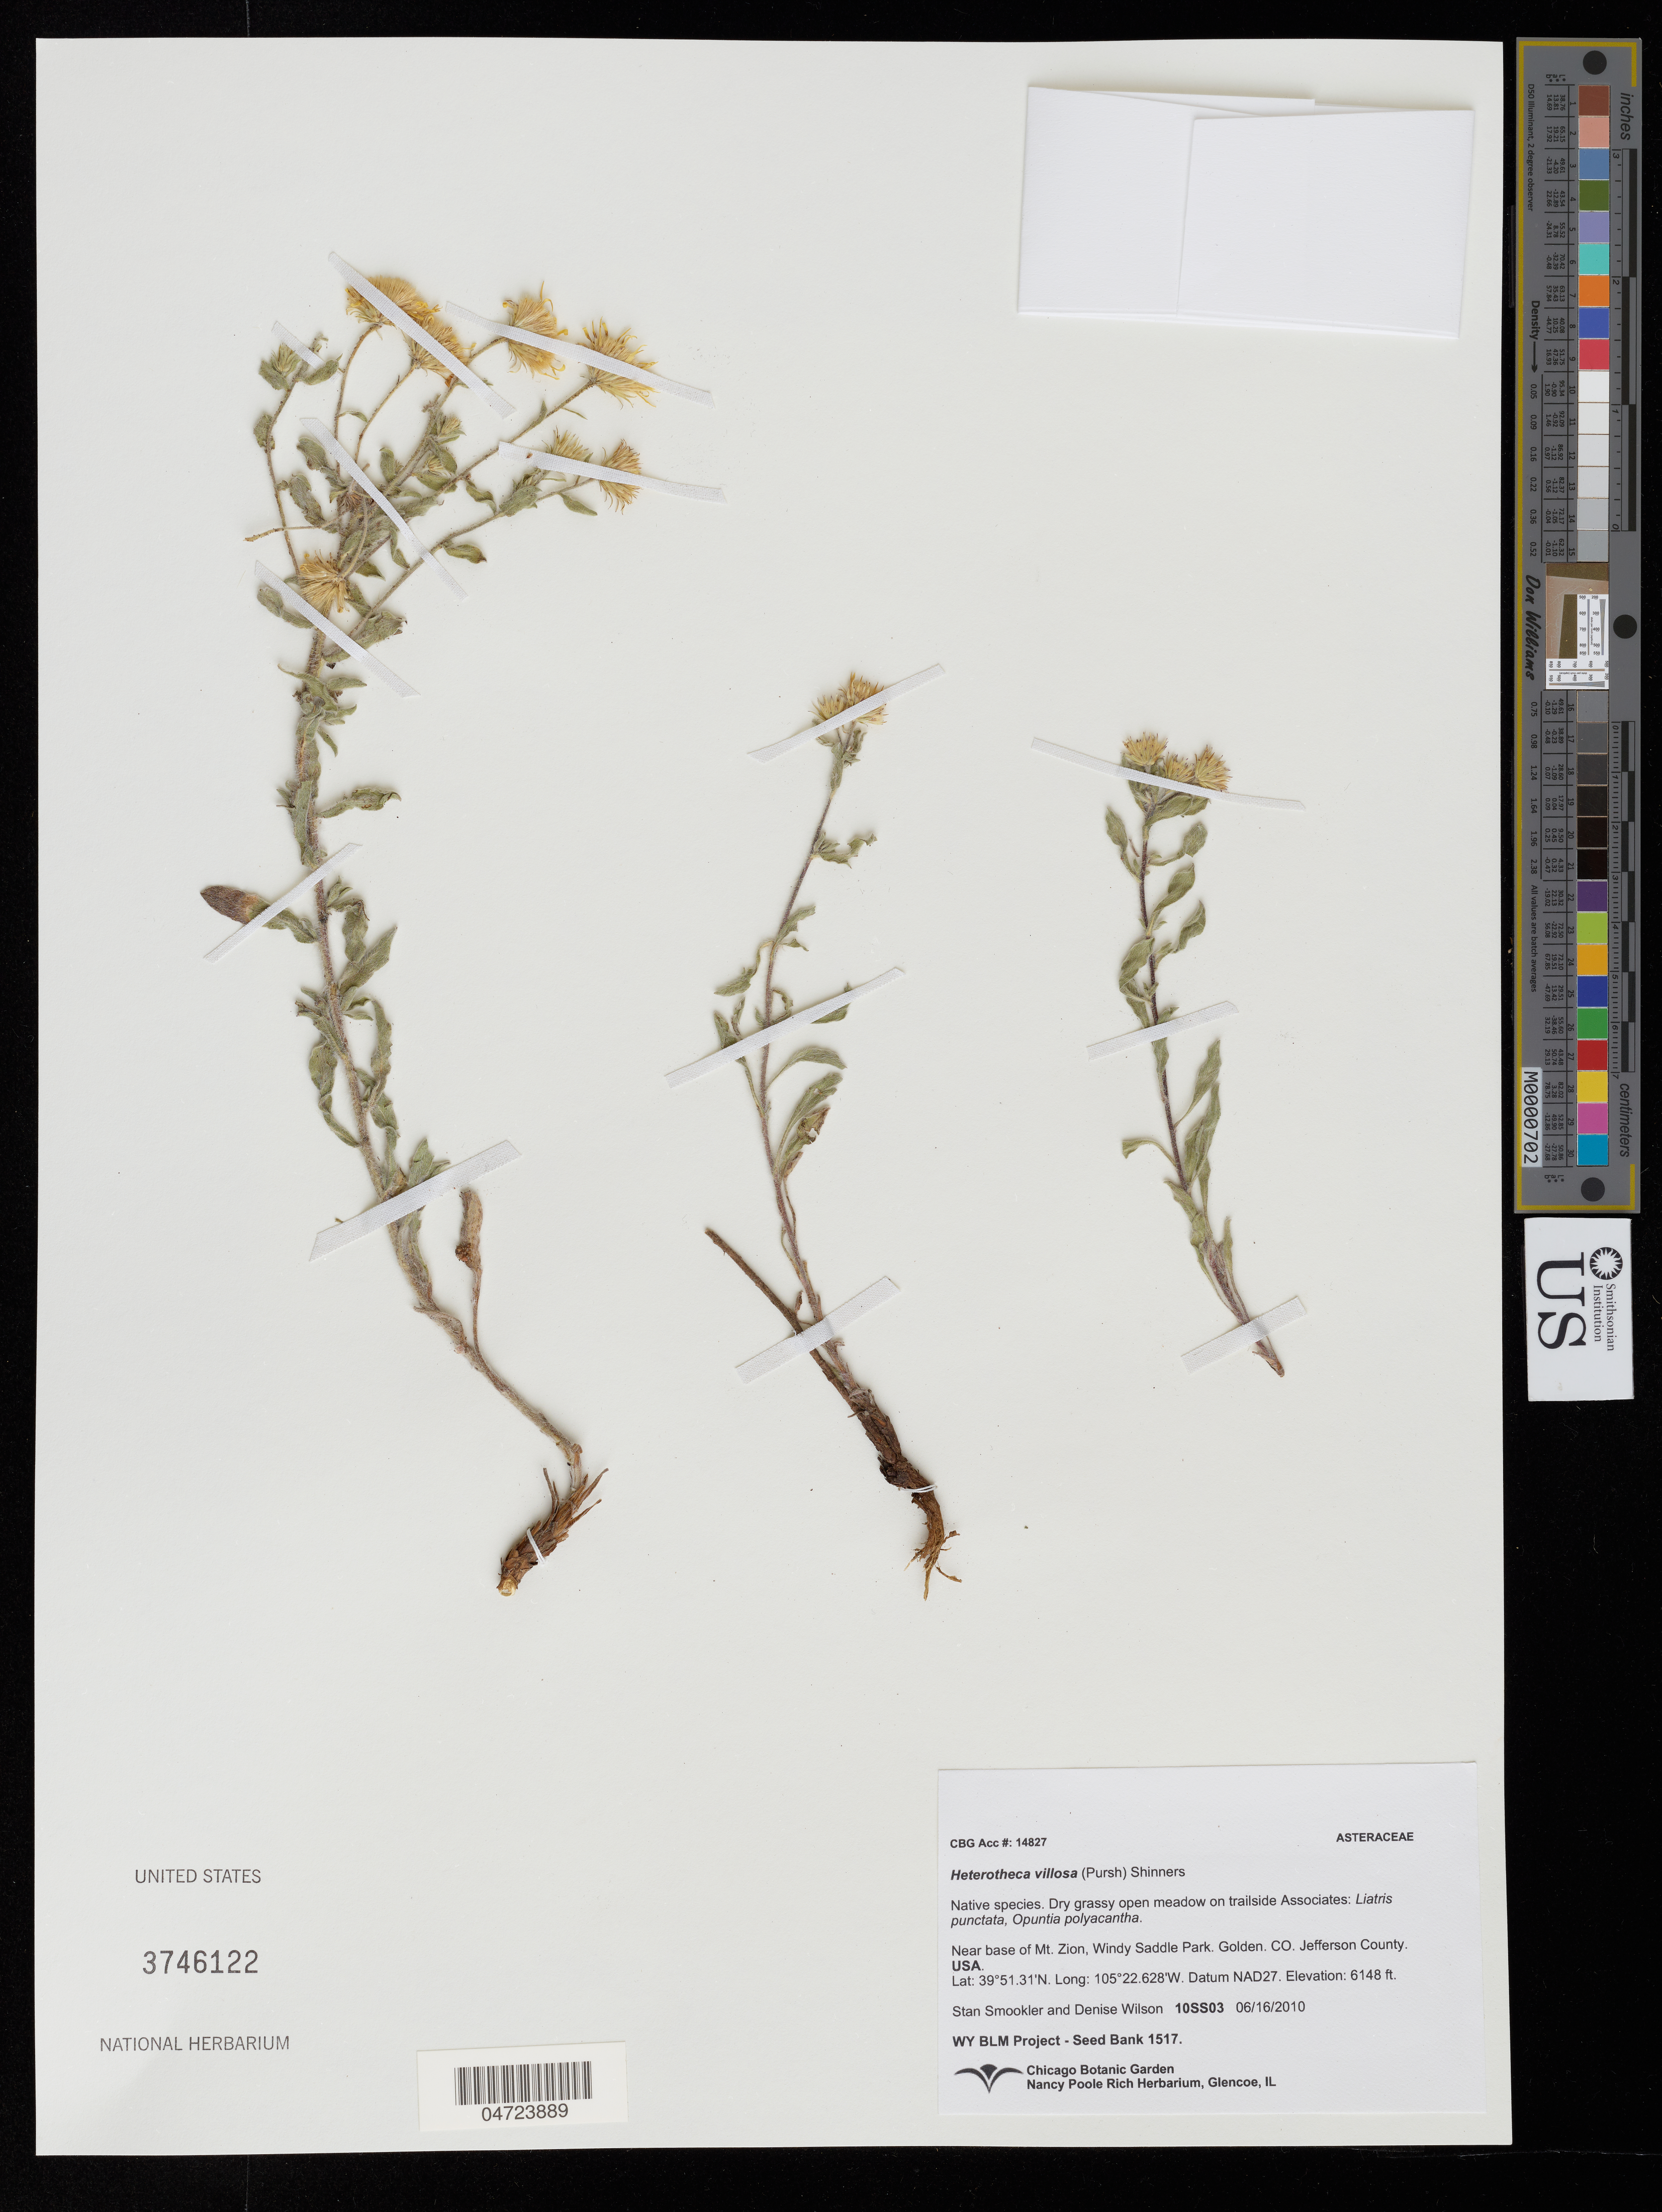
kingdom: Plantae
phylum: Tracheophyta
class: Magnoliopsida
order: Asterales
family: Asteraceae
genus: Heterotheca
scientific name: Heterotheca villosa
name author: (Pursh) Shinners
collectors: S. Smookler & D. Wilson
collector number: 10SS03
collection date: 2010-06-16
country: United States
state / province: Colorado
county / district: Jefferson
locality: Near base of Mt. Zion, Windy Saddle Park. Golden. CO. Jefferson County.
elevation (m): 1874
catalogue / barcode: US 3746122